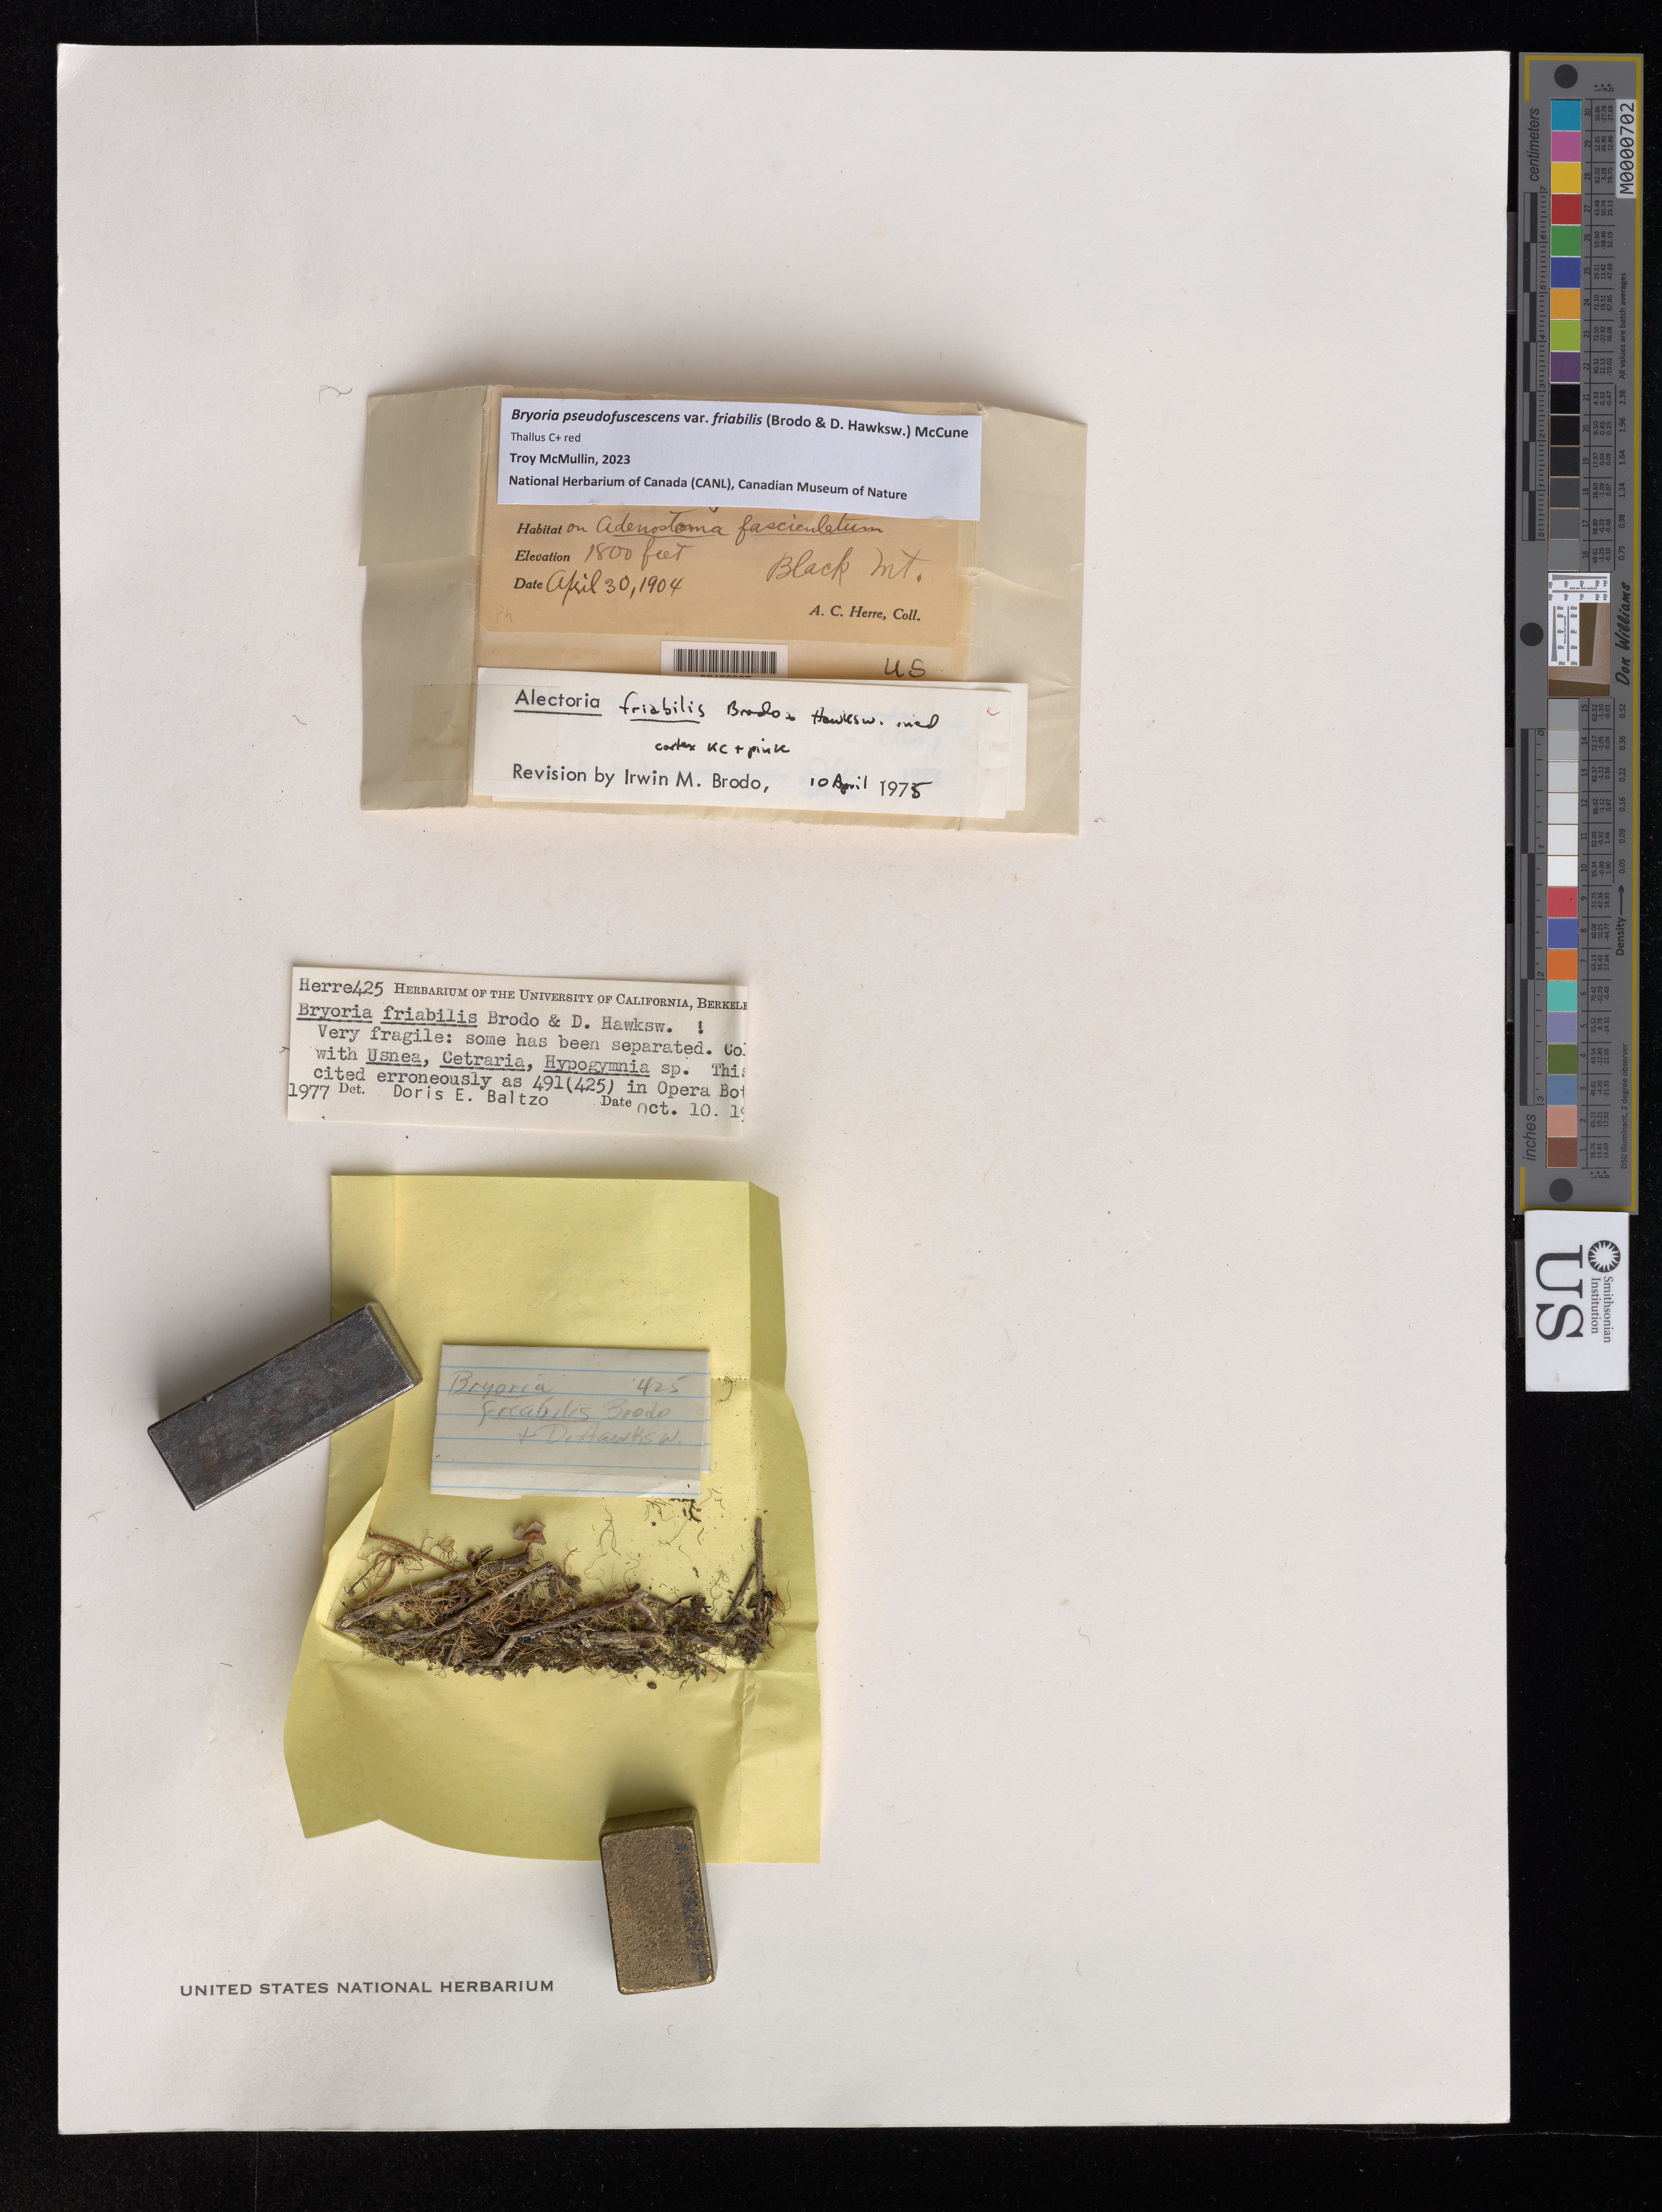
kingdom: Fungi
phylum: Ascomycota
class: Lecanoromycetes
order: Lecanorales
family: Parmeliaceae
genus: Bryoria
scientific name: Bryoria pseudofuscescens var. friabilis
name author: (Brodo & D. Hawksw.) McCune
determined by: McMullin, R. Troy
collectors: A. W. Herre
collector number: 425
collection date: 1904-04-30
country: United States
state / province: California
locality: Santa Cruz Mts, Black Mt.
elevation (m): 549